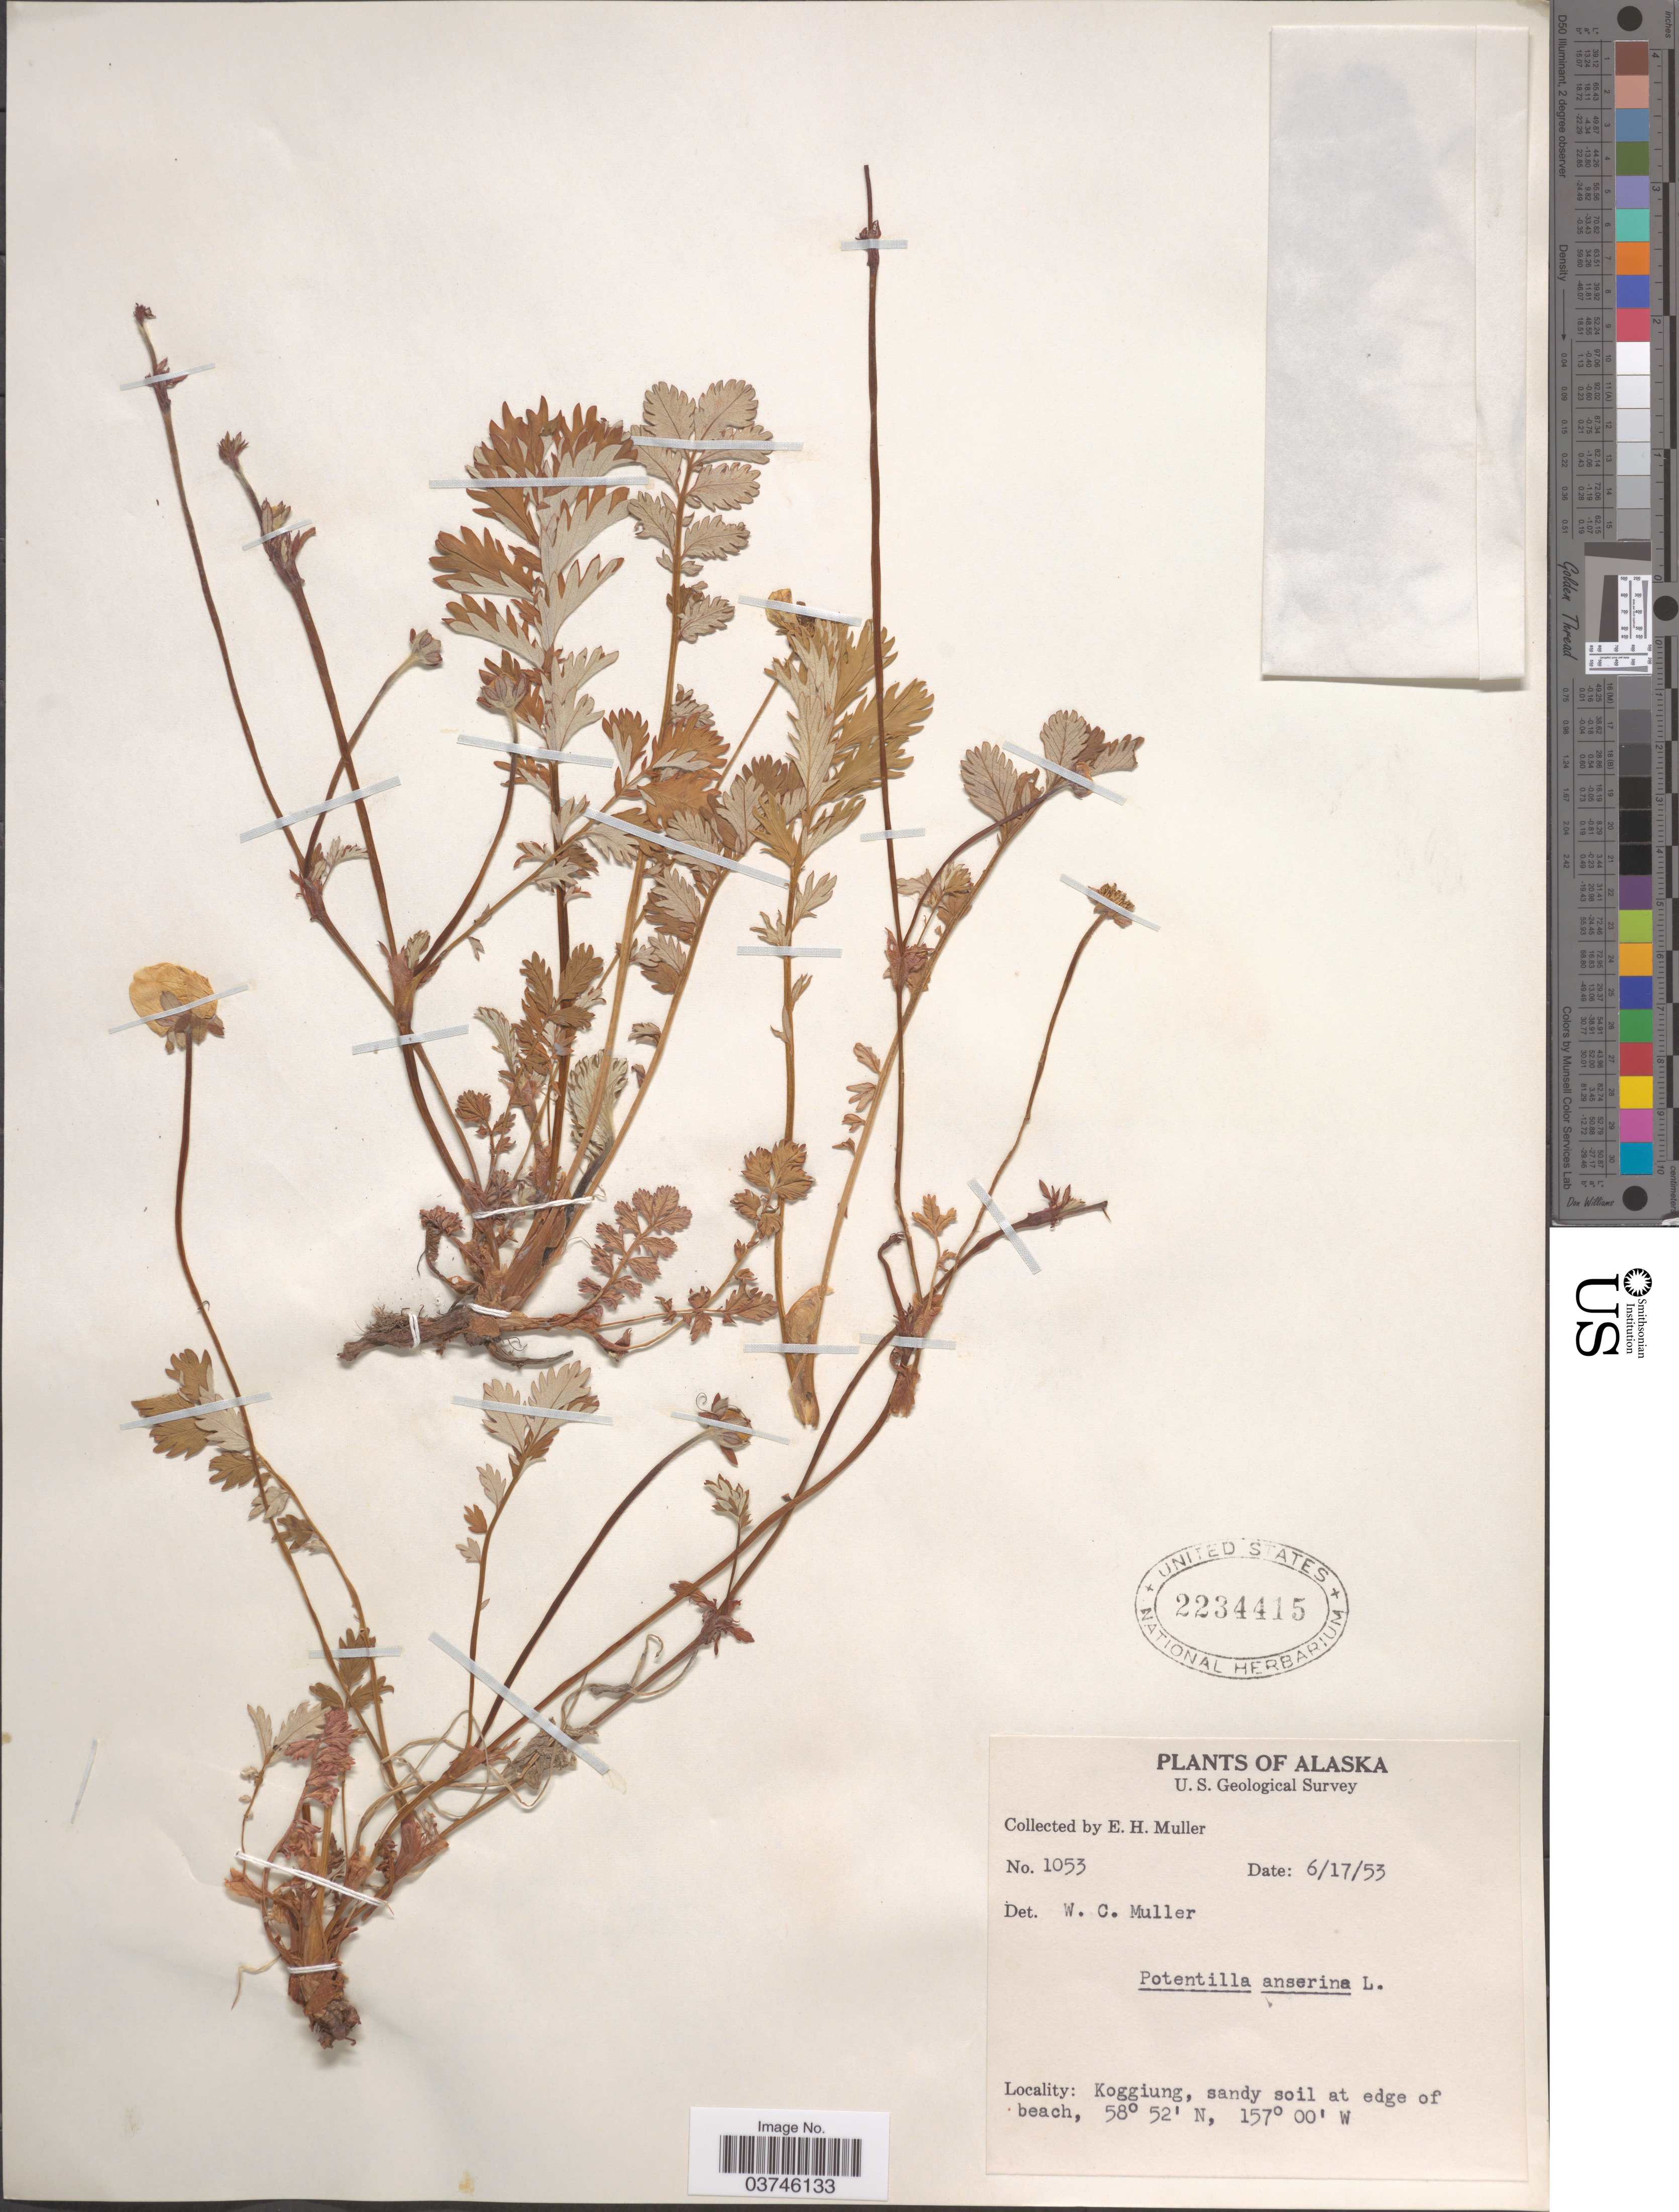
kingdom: Plantae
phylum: Tracheophyta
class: Magnoliopsida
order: Rosales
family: Rosaceae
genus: Argentina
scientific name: Argentina anserina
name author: (L.) Rydb.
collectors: E. H. Muller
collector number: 1053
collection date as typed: Transcribed d/m/y: 17/6/53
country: United States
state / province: Alaska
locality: Koggiung, sandy soil at edge of beach.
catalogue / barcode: US 2234415